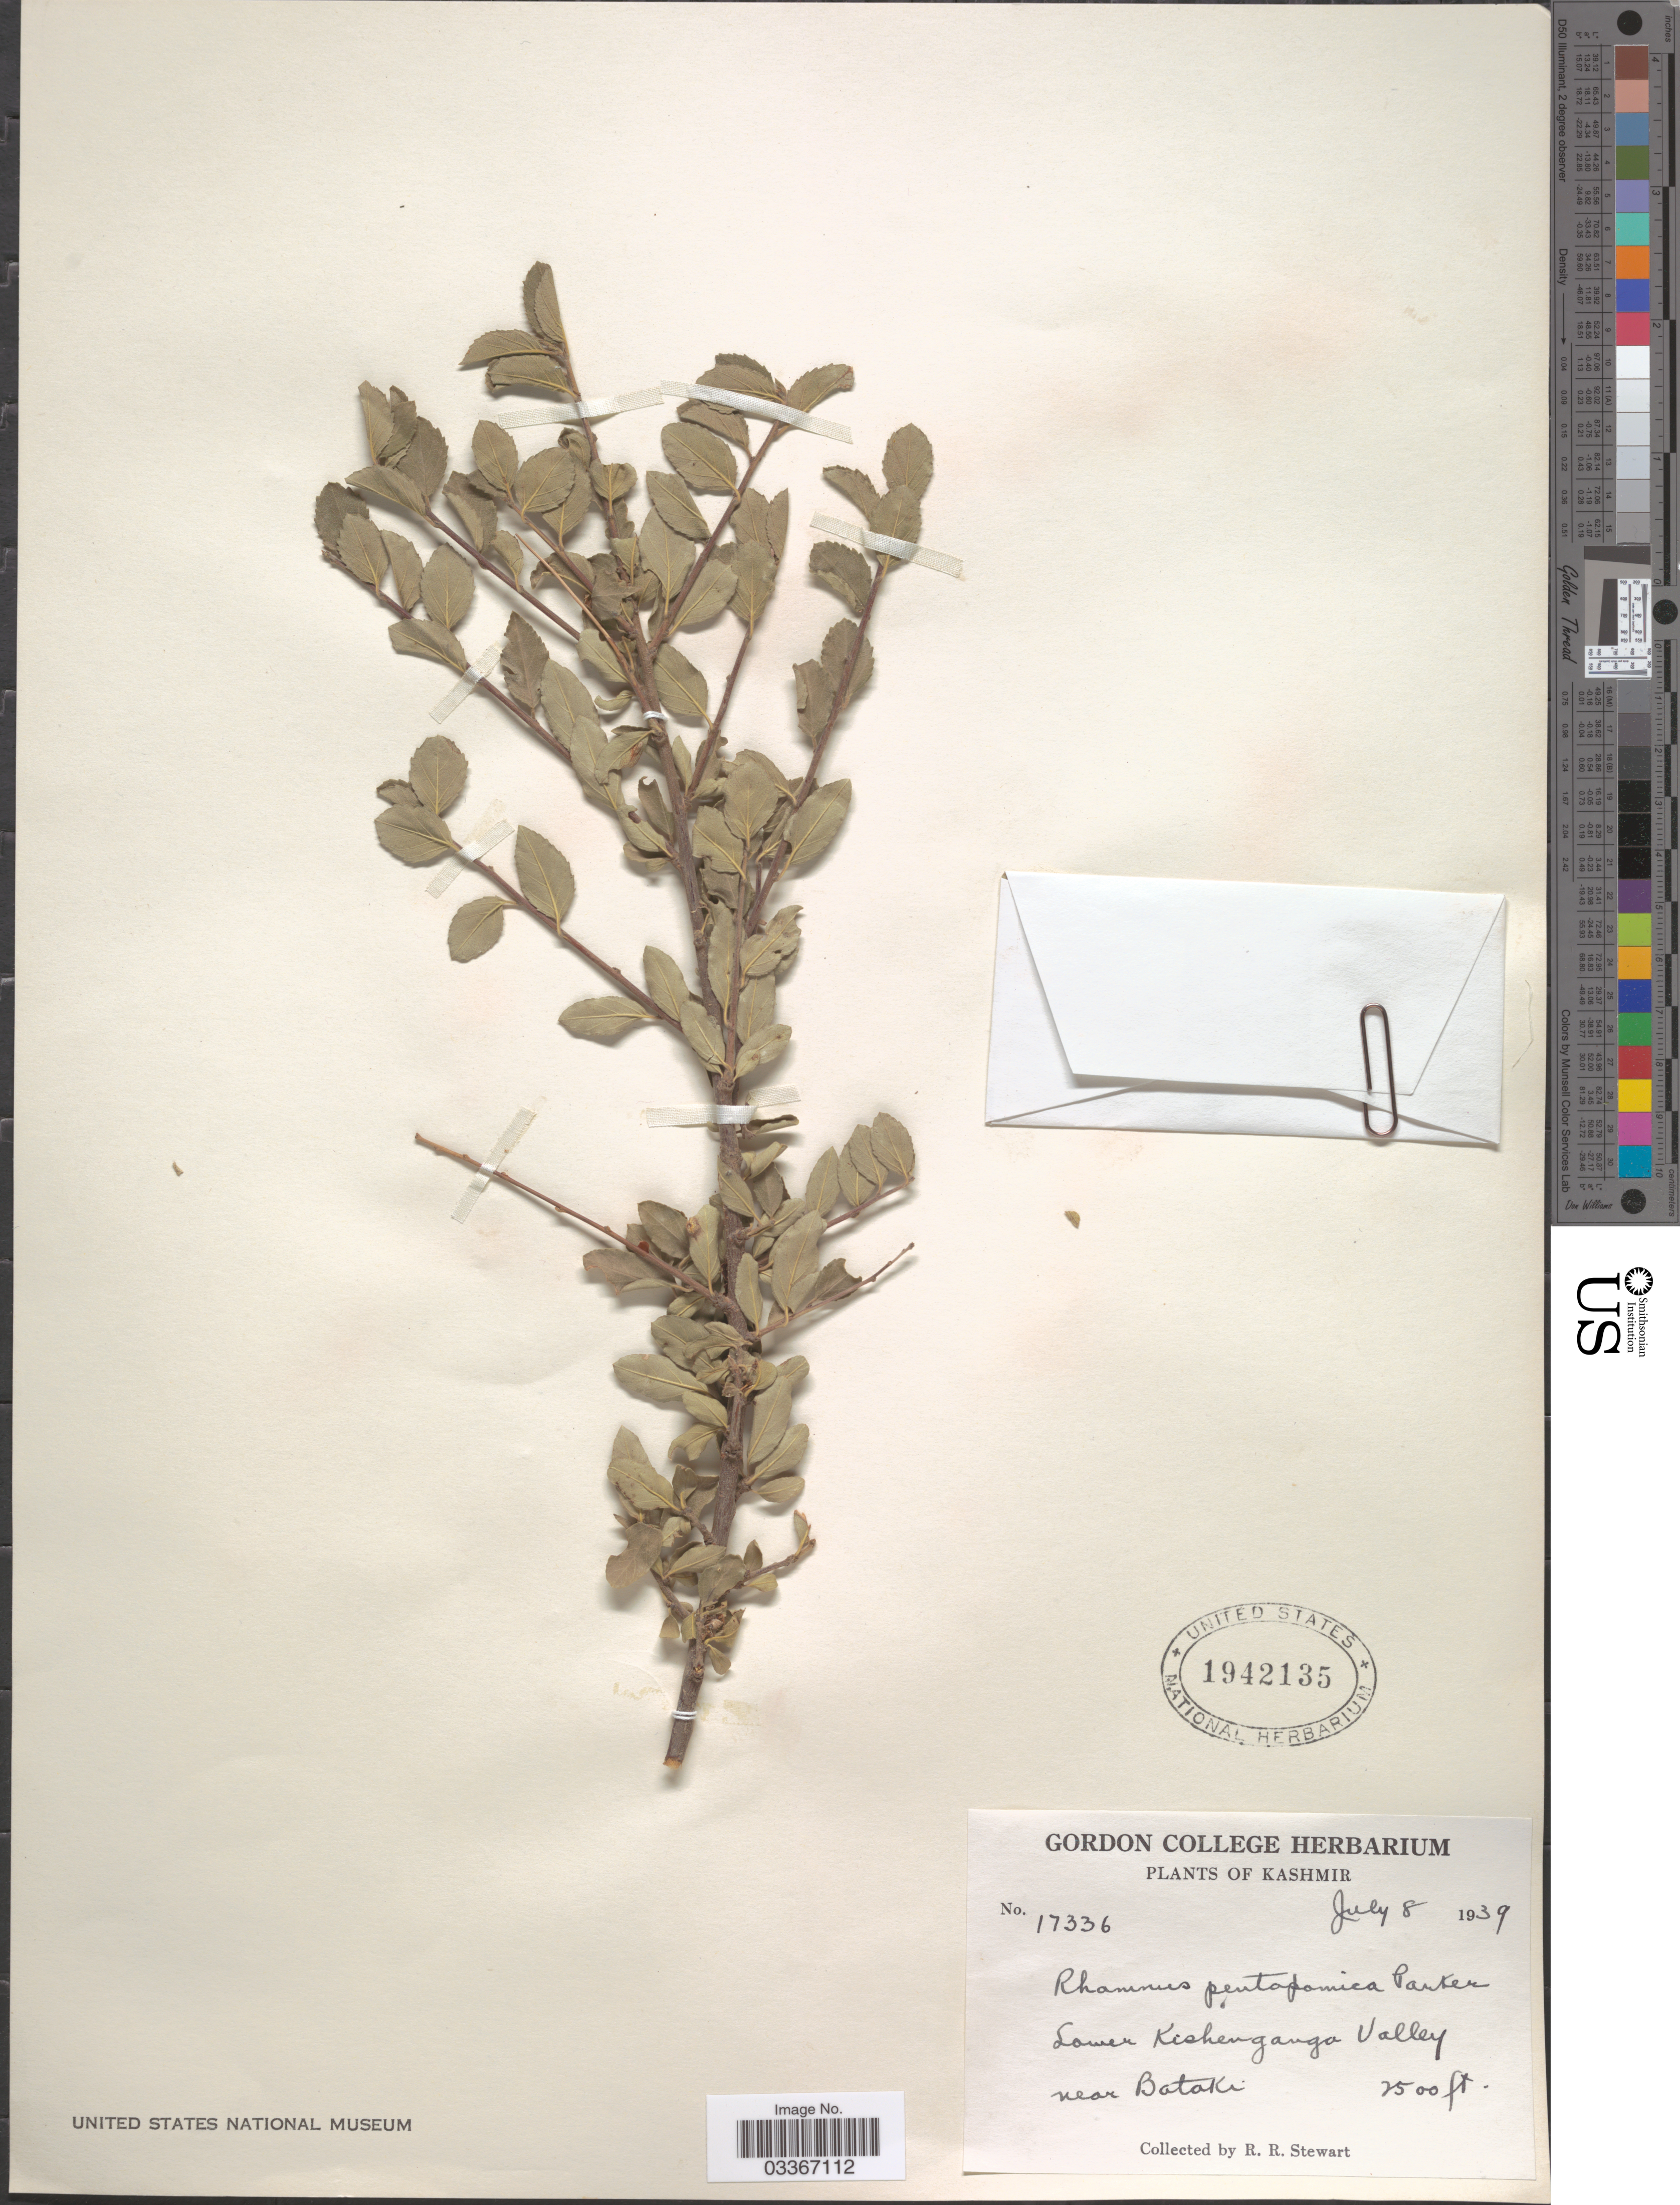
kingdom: Plantae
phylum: Tracheophyta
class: Magnoliopsida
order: Rosales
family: Rhamnaceae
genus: Rhamnus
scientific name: Rhamnus pentapomica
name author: R. Parker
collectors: R. Stewart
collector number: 17336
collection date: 1939-07-08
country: India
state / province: Jammu and Kashmir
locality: Kashmir. Lower Kishenganga Valley near Bataki.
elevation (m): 762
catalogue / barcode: US 1942135